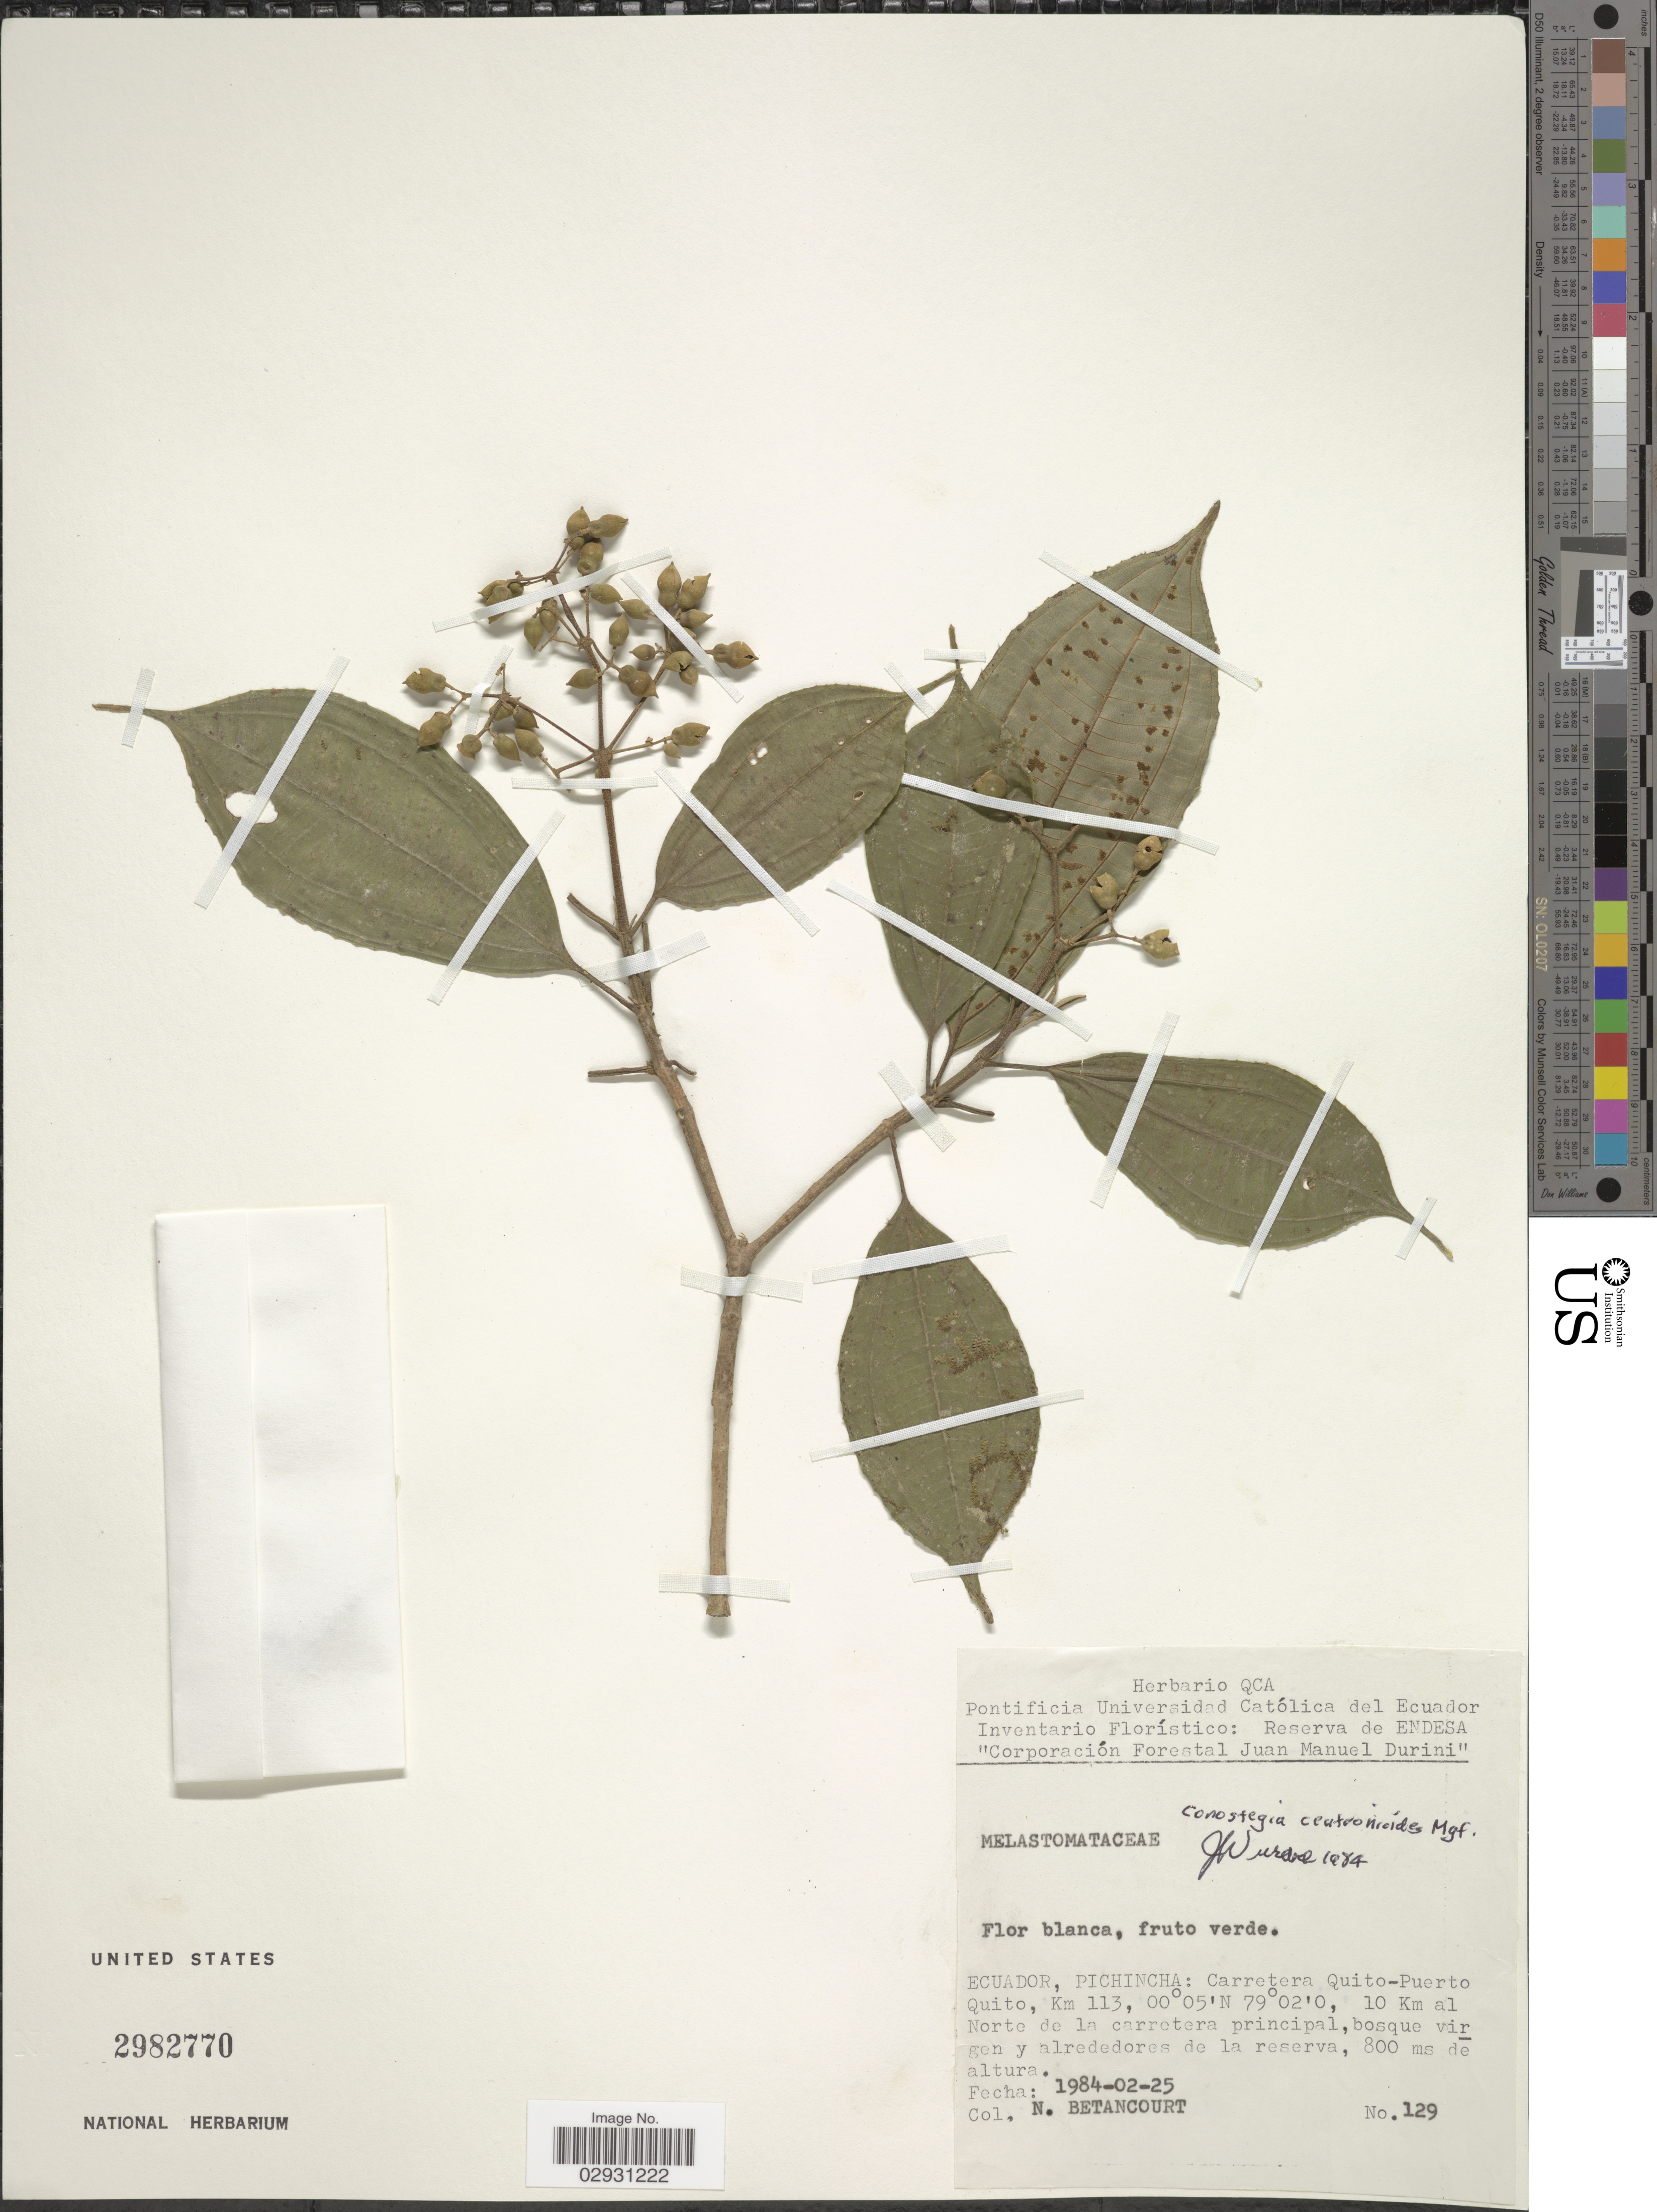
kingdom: Plantae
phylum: Tracheophyta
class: Magnoliopsida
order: Myrtales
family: Melastomataceae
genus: Conostegia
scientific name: Conostegia centronioides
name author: Markgr.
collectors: N. Betancourt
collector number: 129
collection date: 1984-02-25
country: Ecuador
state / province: Pichincha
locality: Carretera Quito-Puerto Quito, Km 113, 10 Km al Norte de la carretera principal.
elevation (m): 800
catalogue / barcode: US 2982770